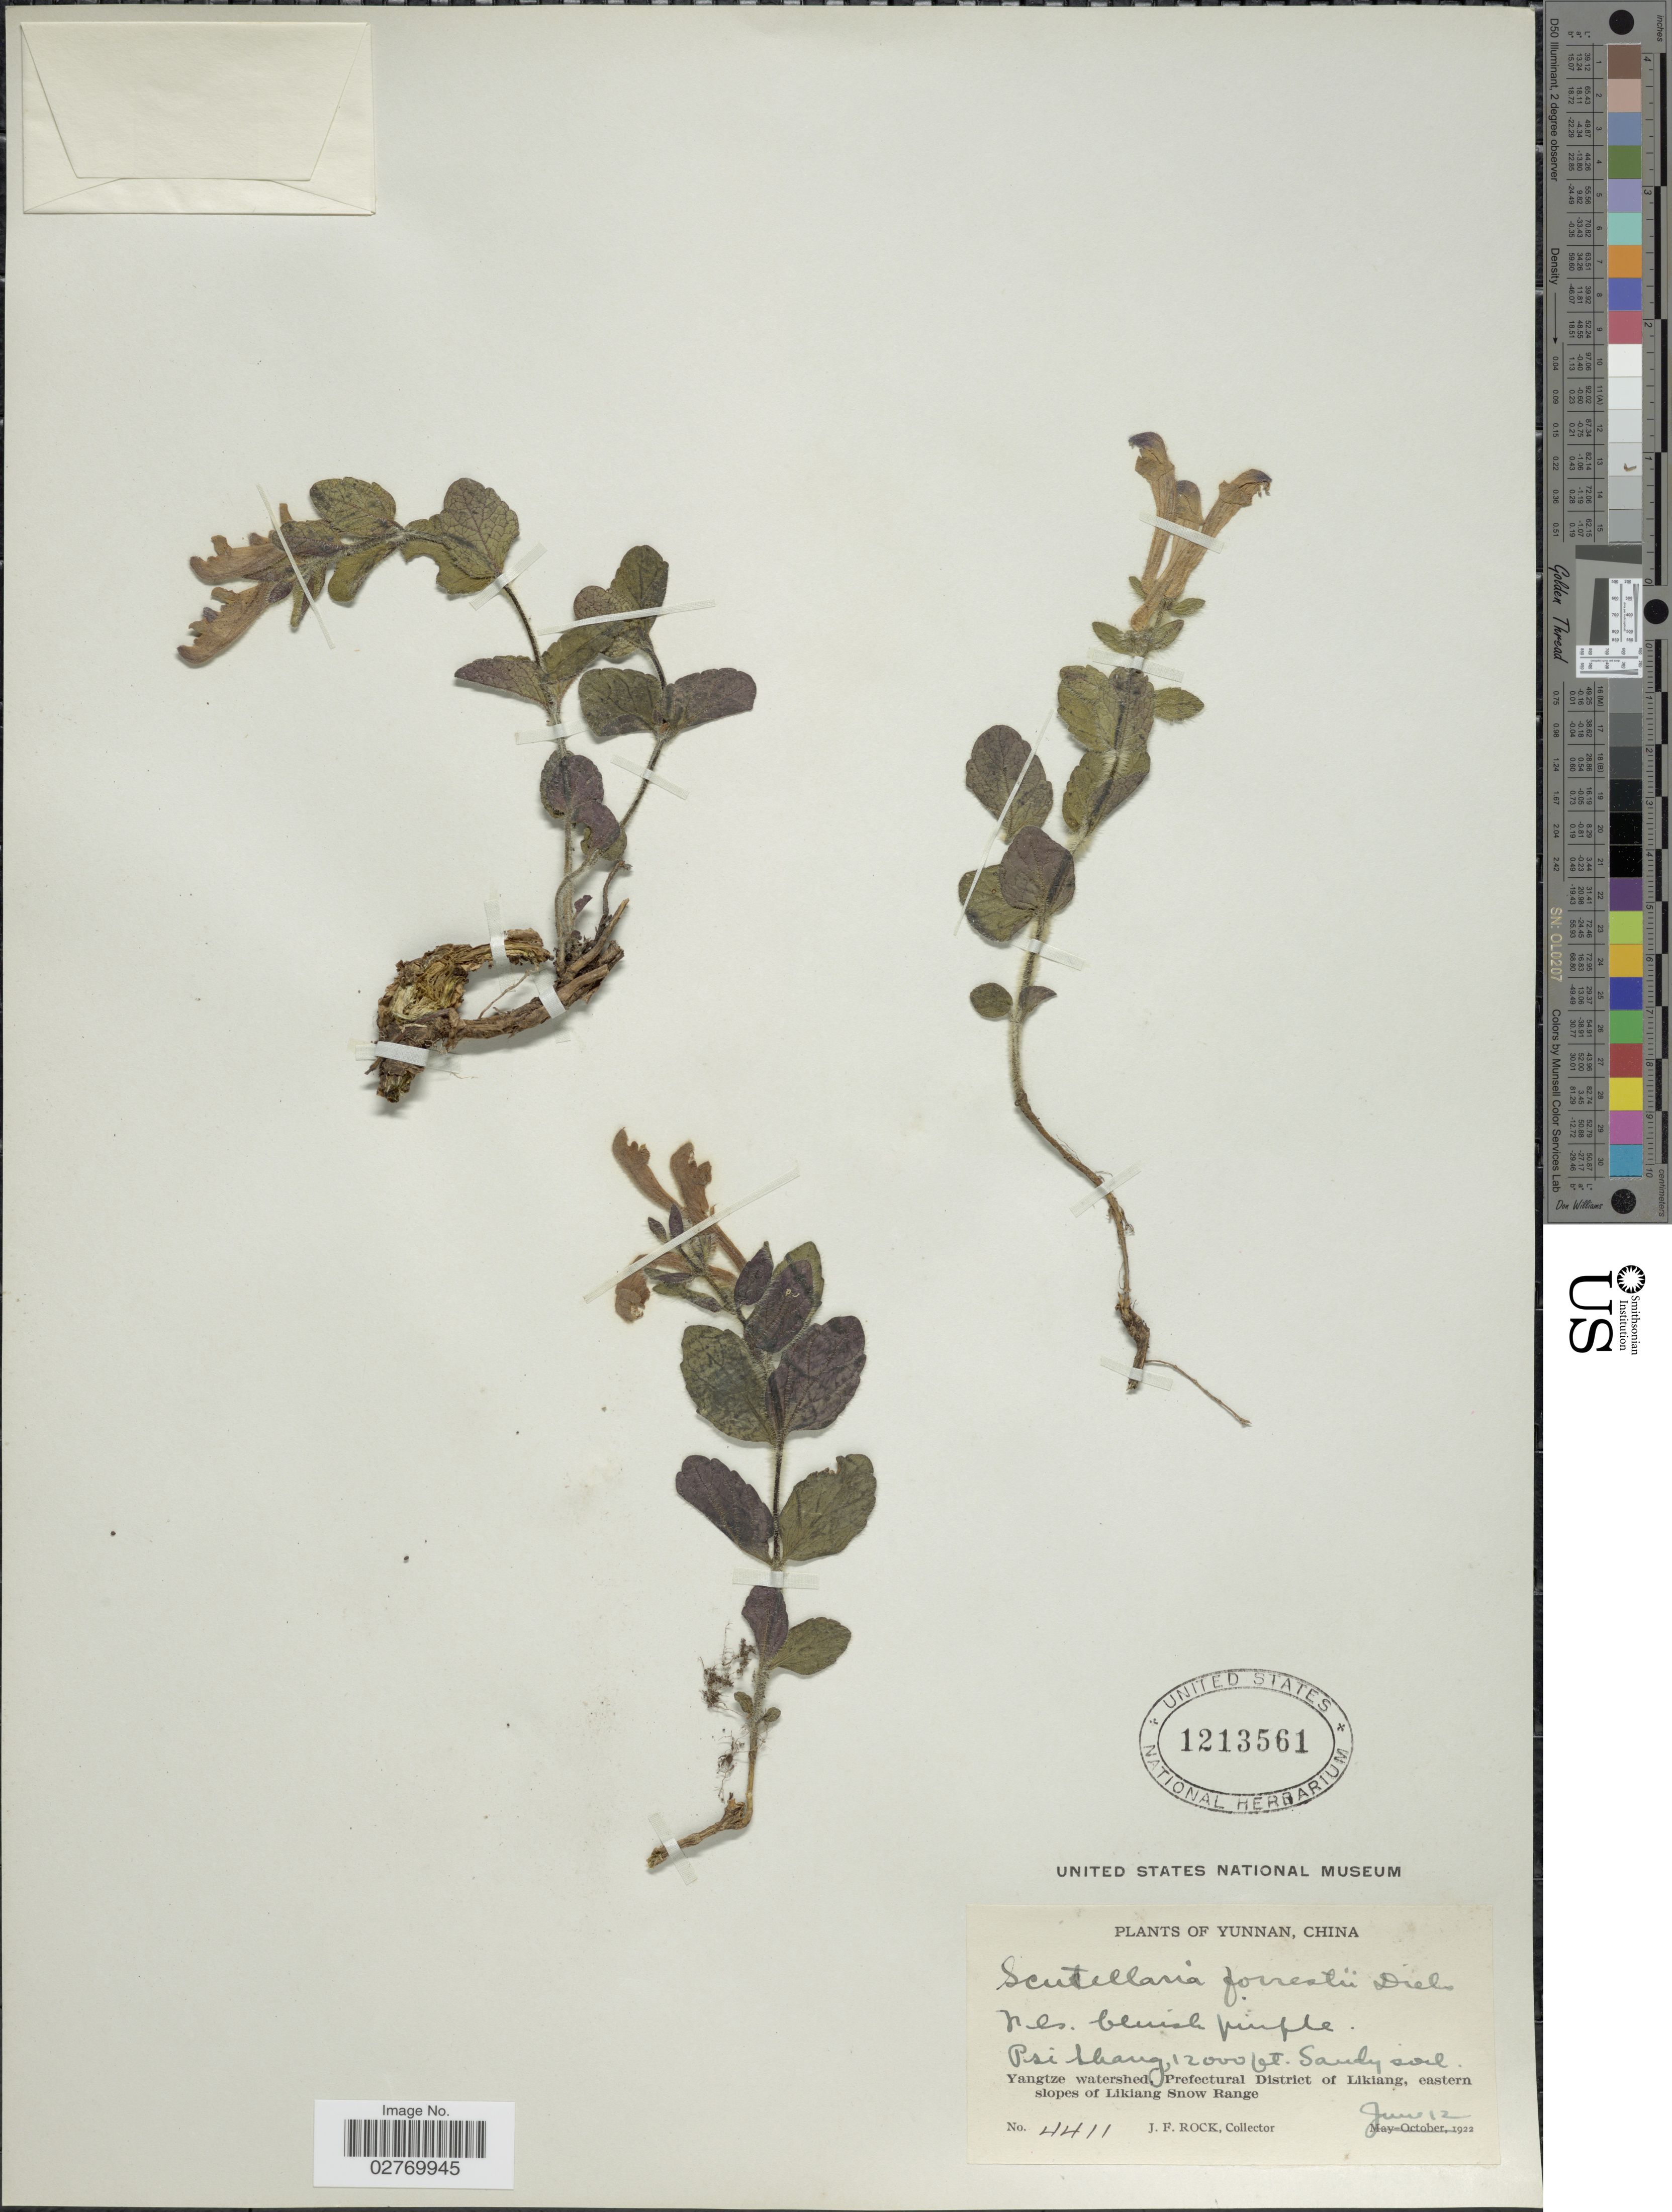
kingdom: Plantae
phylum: Tracheophyta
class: Magnoliopsida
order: Lamiales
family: Lamiaceae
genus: Scutellaria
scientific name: Scutellaria forrestii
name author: Diels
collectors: J. Rock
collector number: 4411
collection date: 1922-06-12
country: China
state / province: Yunnan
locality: Psi Shang. Yangtze watershed, Prefectural District of Likiang, eastern slopes of Likiang Snow Range.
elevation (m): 3658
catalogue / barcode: US 1213561